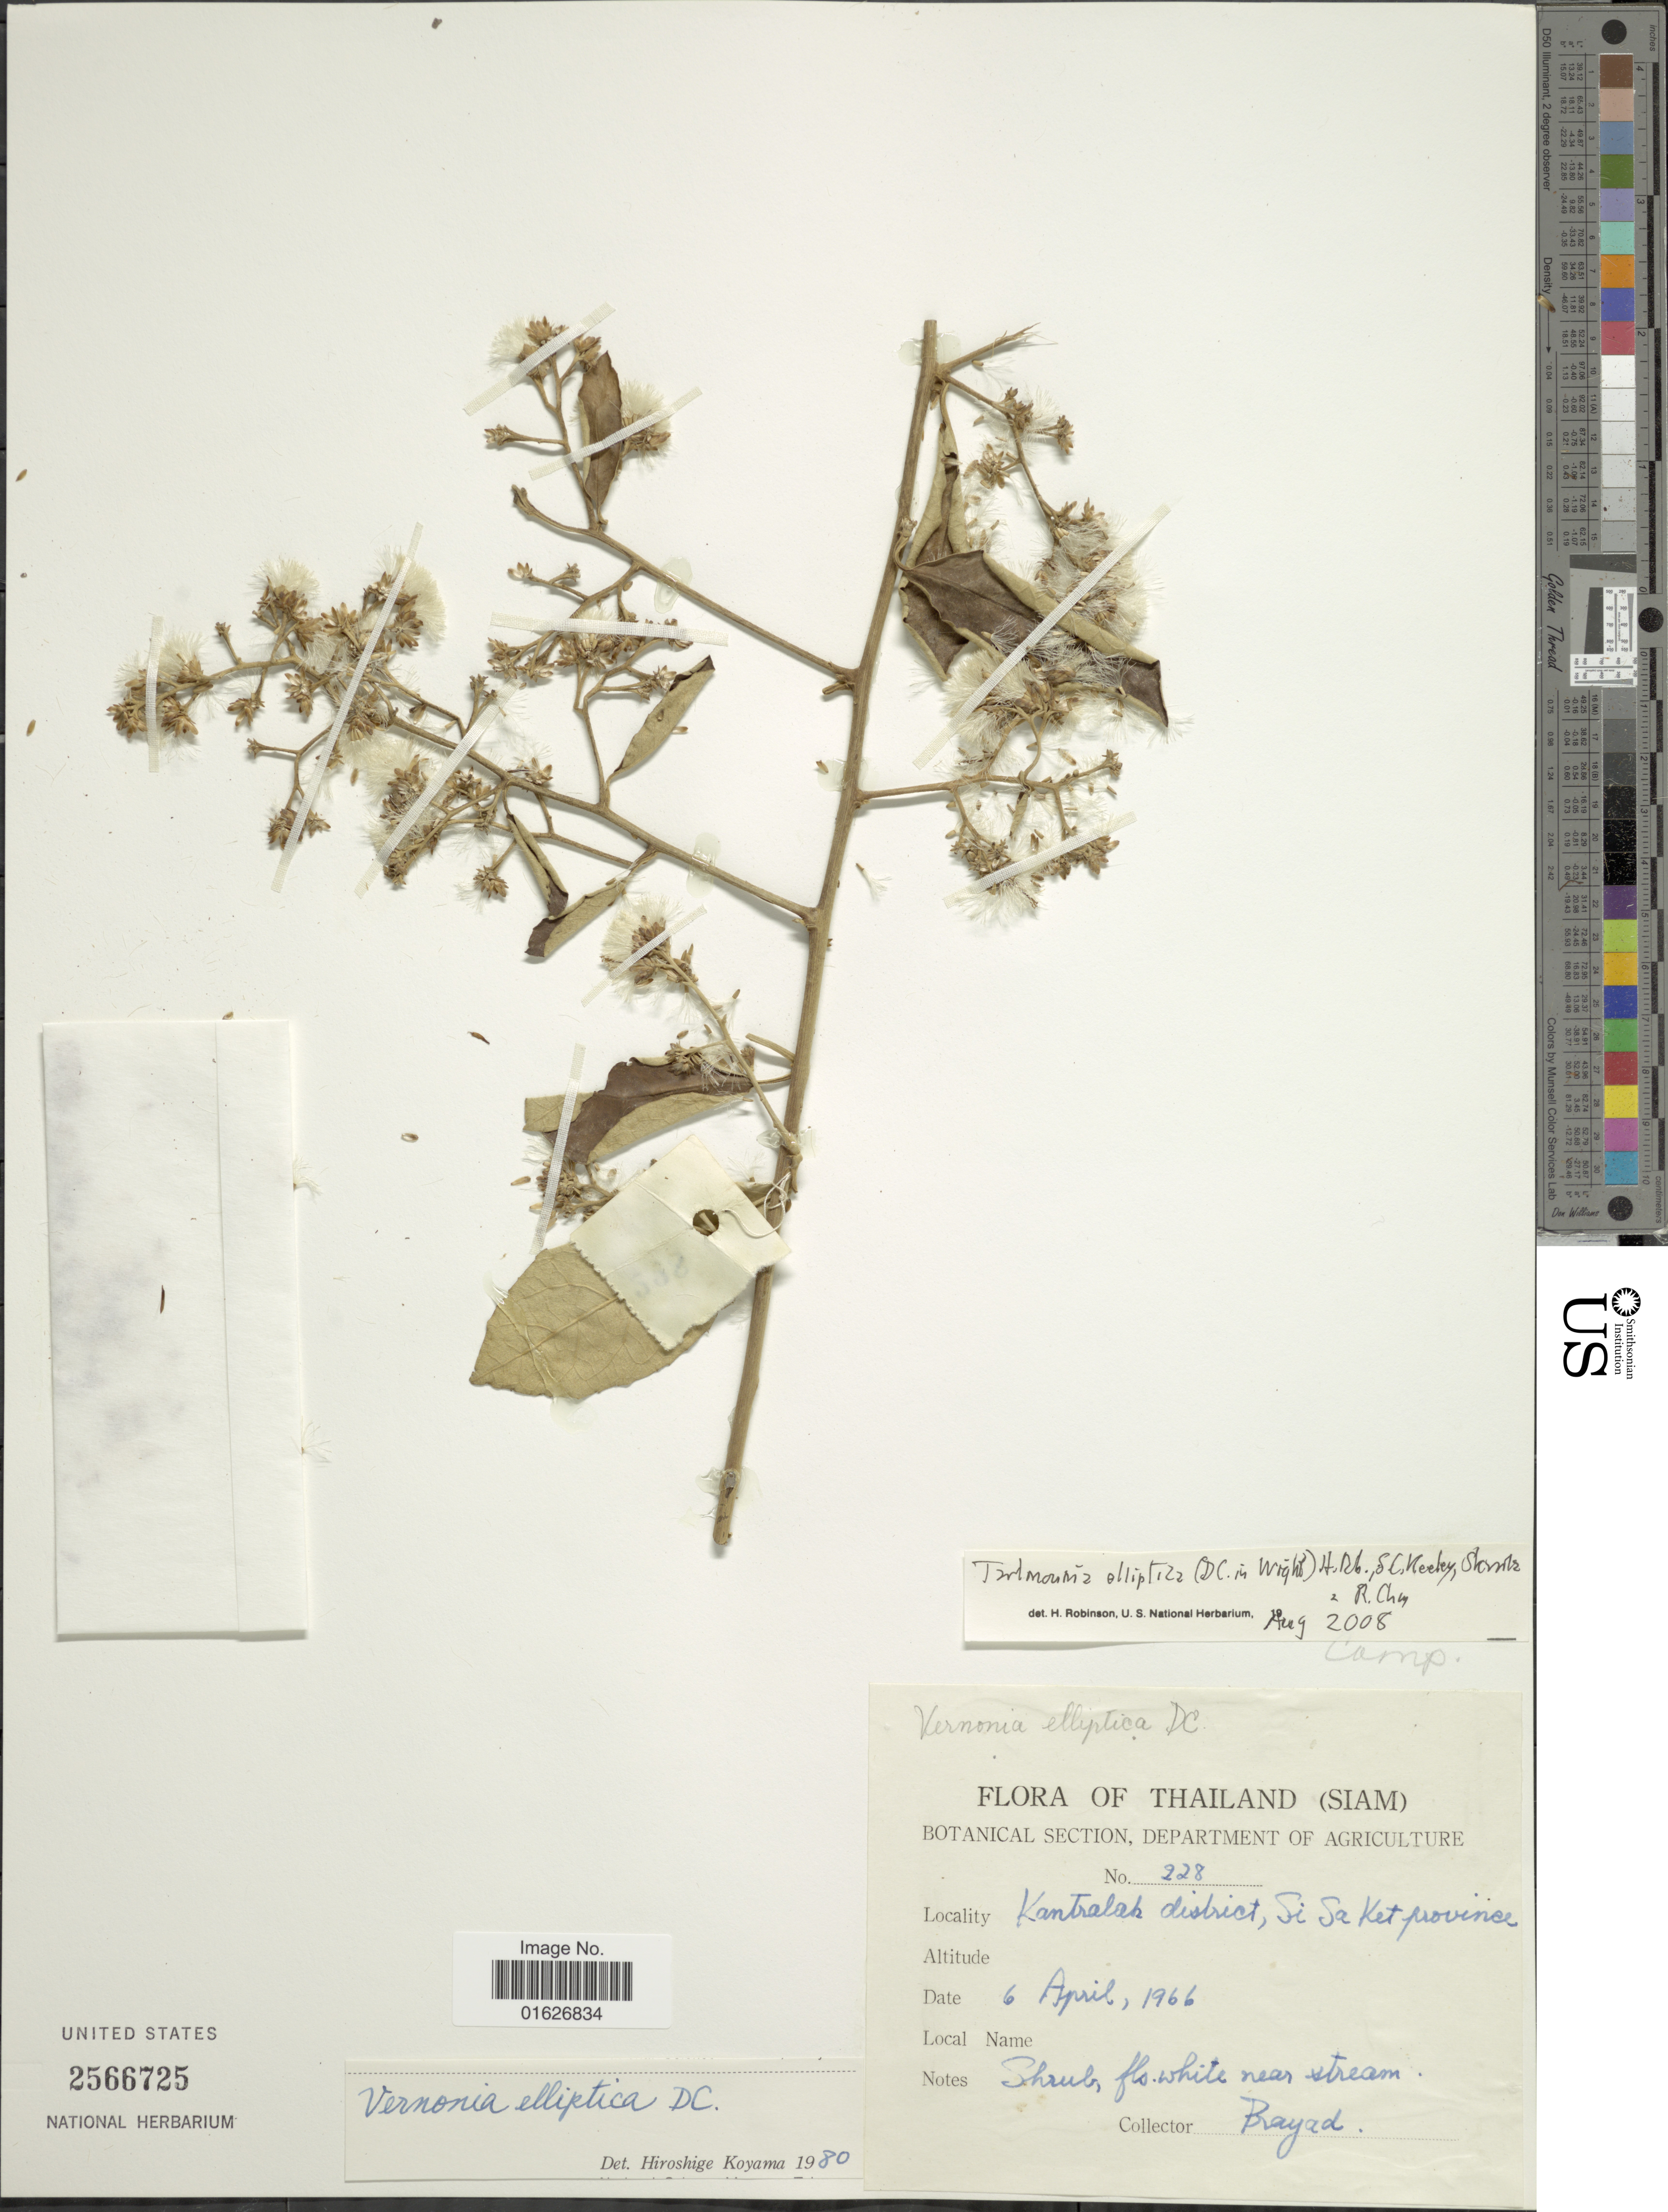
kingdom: Plantae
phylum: Tracheophyta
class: Magnoliopsida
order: Asterales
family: Asteraceae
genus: Tarlmounia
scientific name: Tarlmounia elliptica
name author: (DC.) H. Rob. et al.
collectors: Brayad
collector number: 228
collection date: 1966-04-06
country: Thailand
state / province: Si Sa Ket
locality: Kantralak district. Siam.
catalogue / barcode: US 2566725